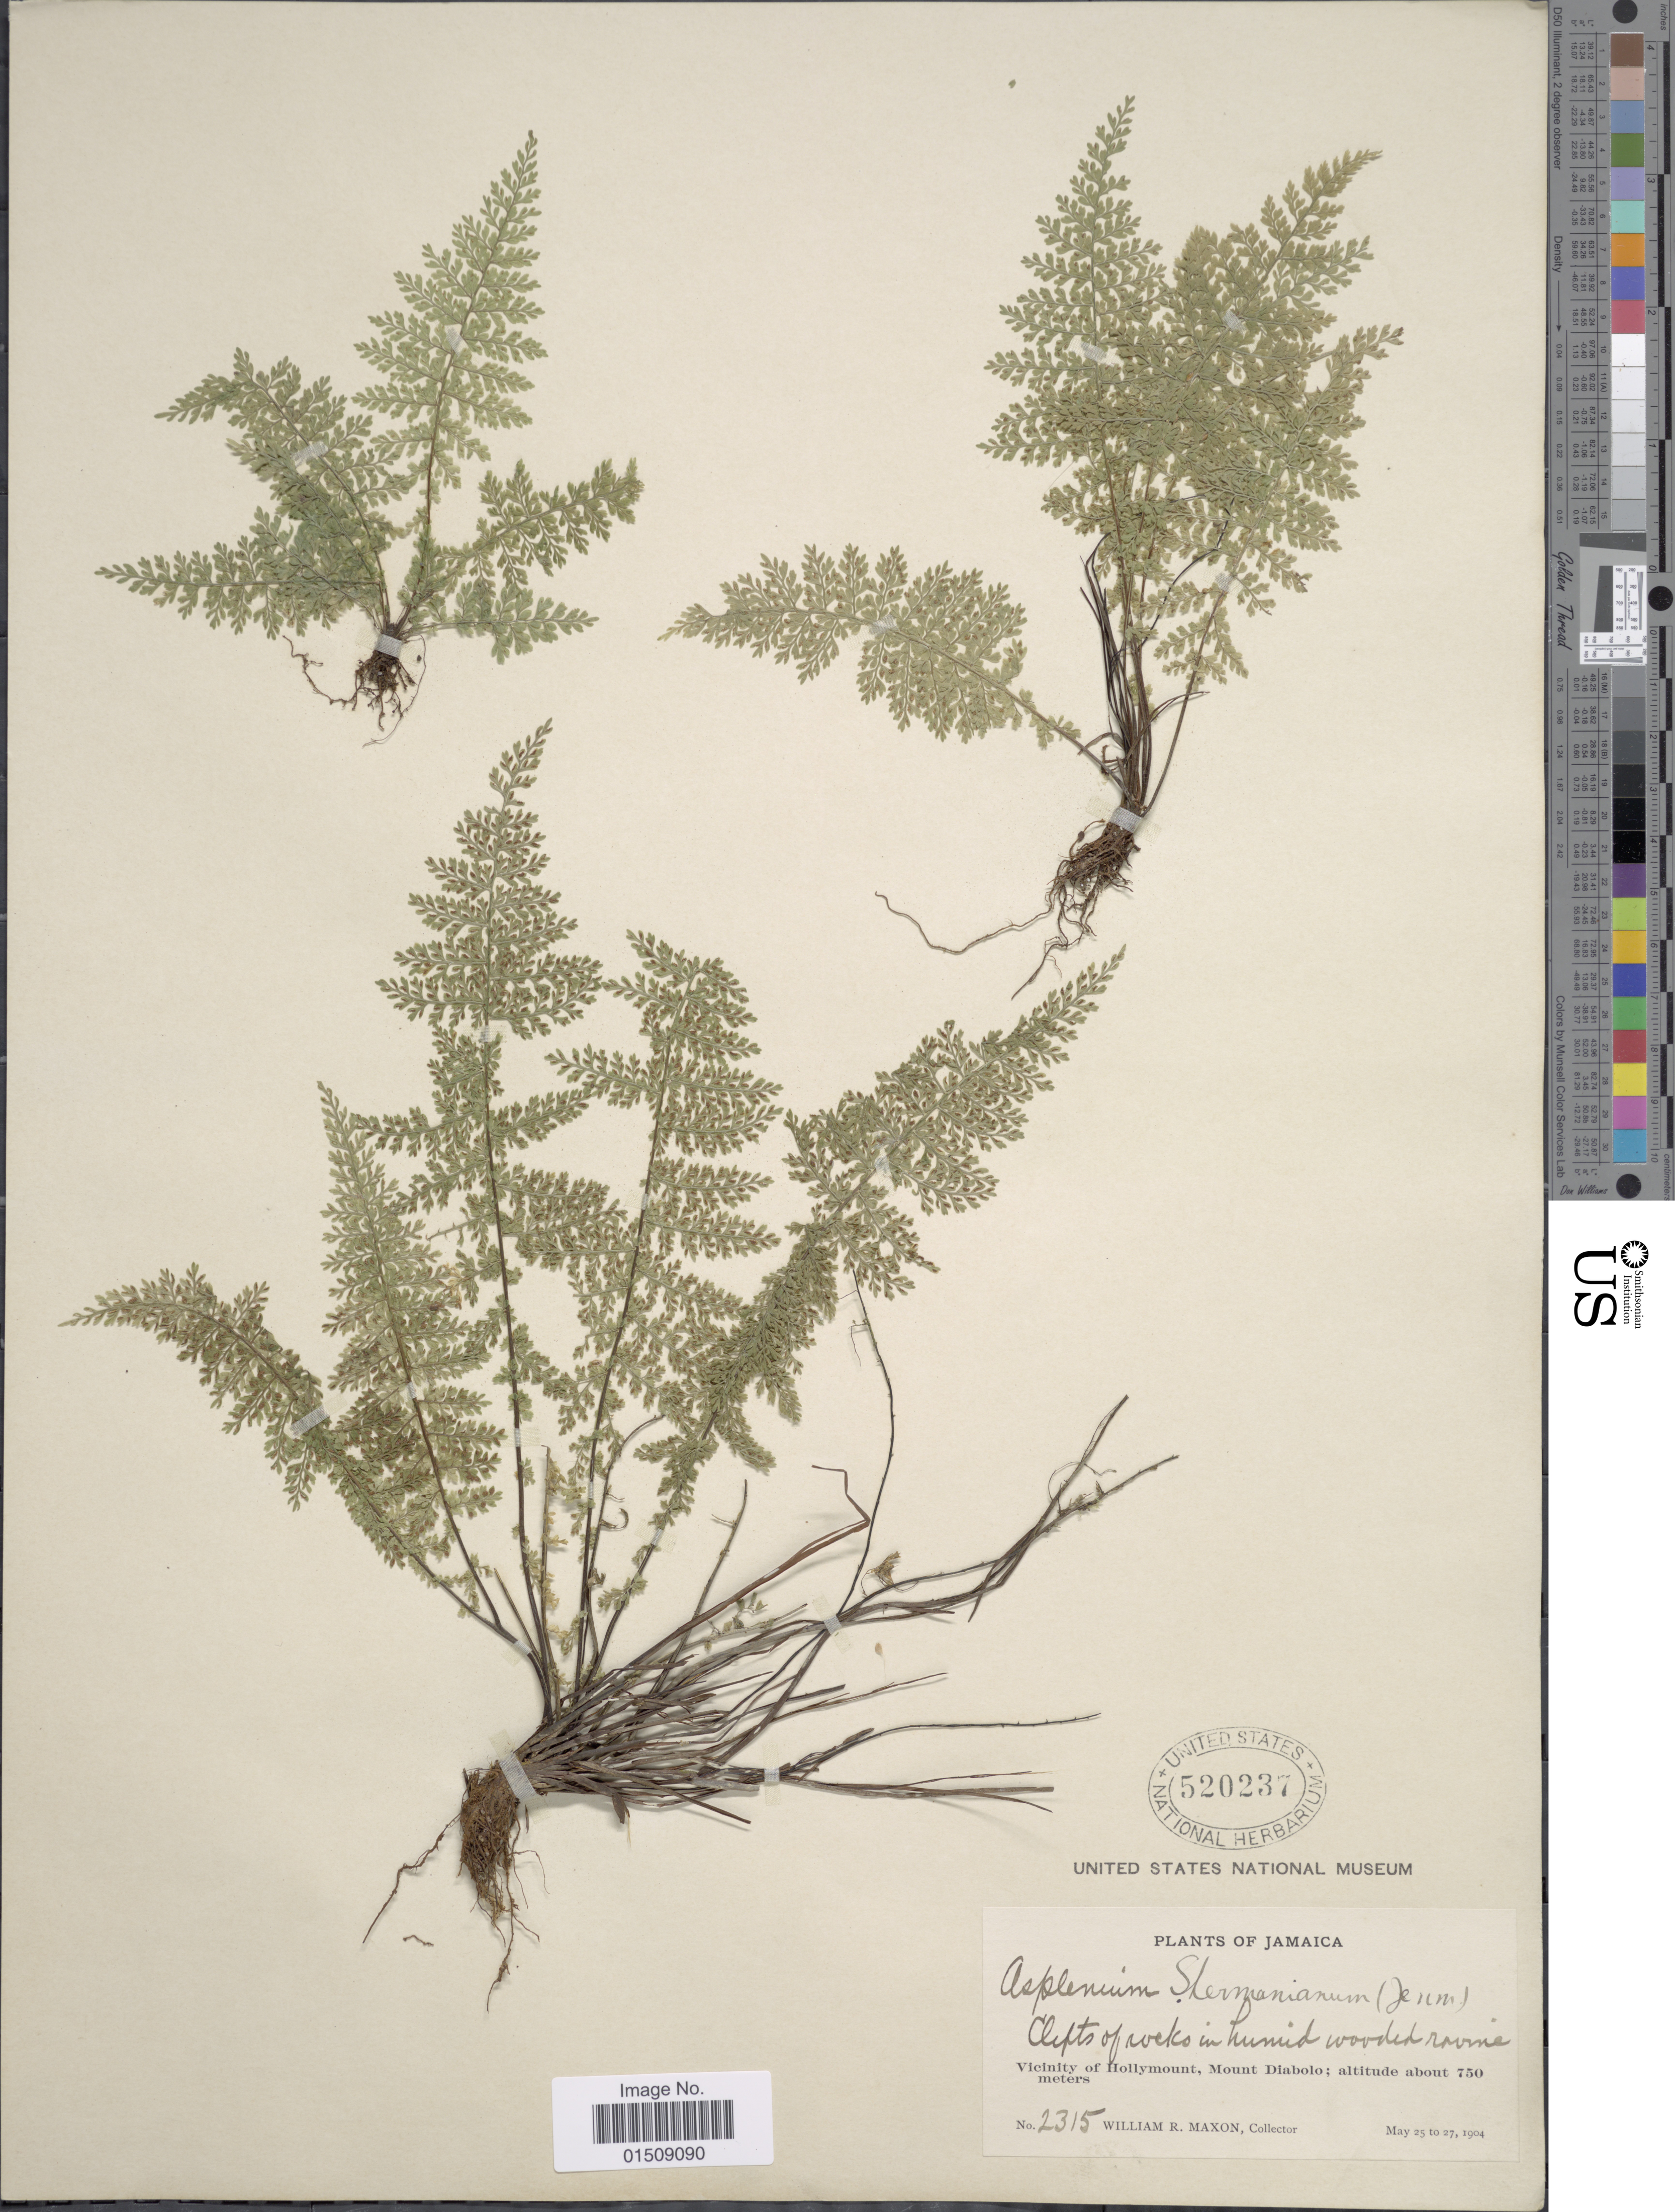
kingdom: Plantae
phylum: Tracheophyta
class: Polypodiopsida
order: Polypodiales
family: Aspleniaceae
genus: Asplenium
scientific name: Asplenium myriophyllum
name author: (Sw.) C. Presl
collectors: W. R. Maxon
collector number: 2315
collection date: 1904-05-25/1904-05-27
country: Jamaica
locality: Vicinity of Hollymount, Mount Diabolo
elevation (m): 750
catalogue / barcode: US 520237